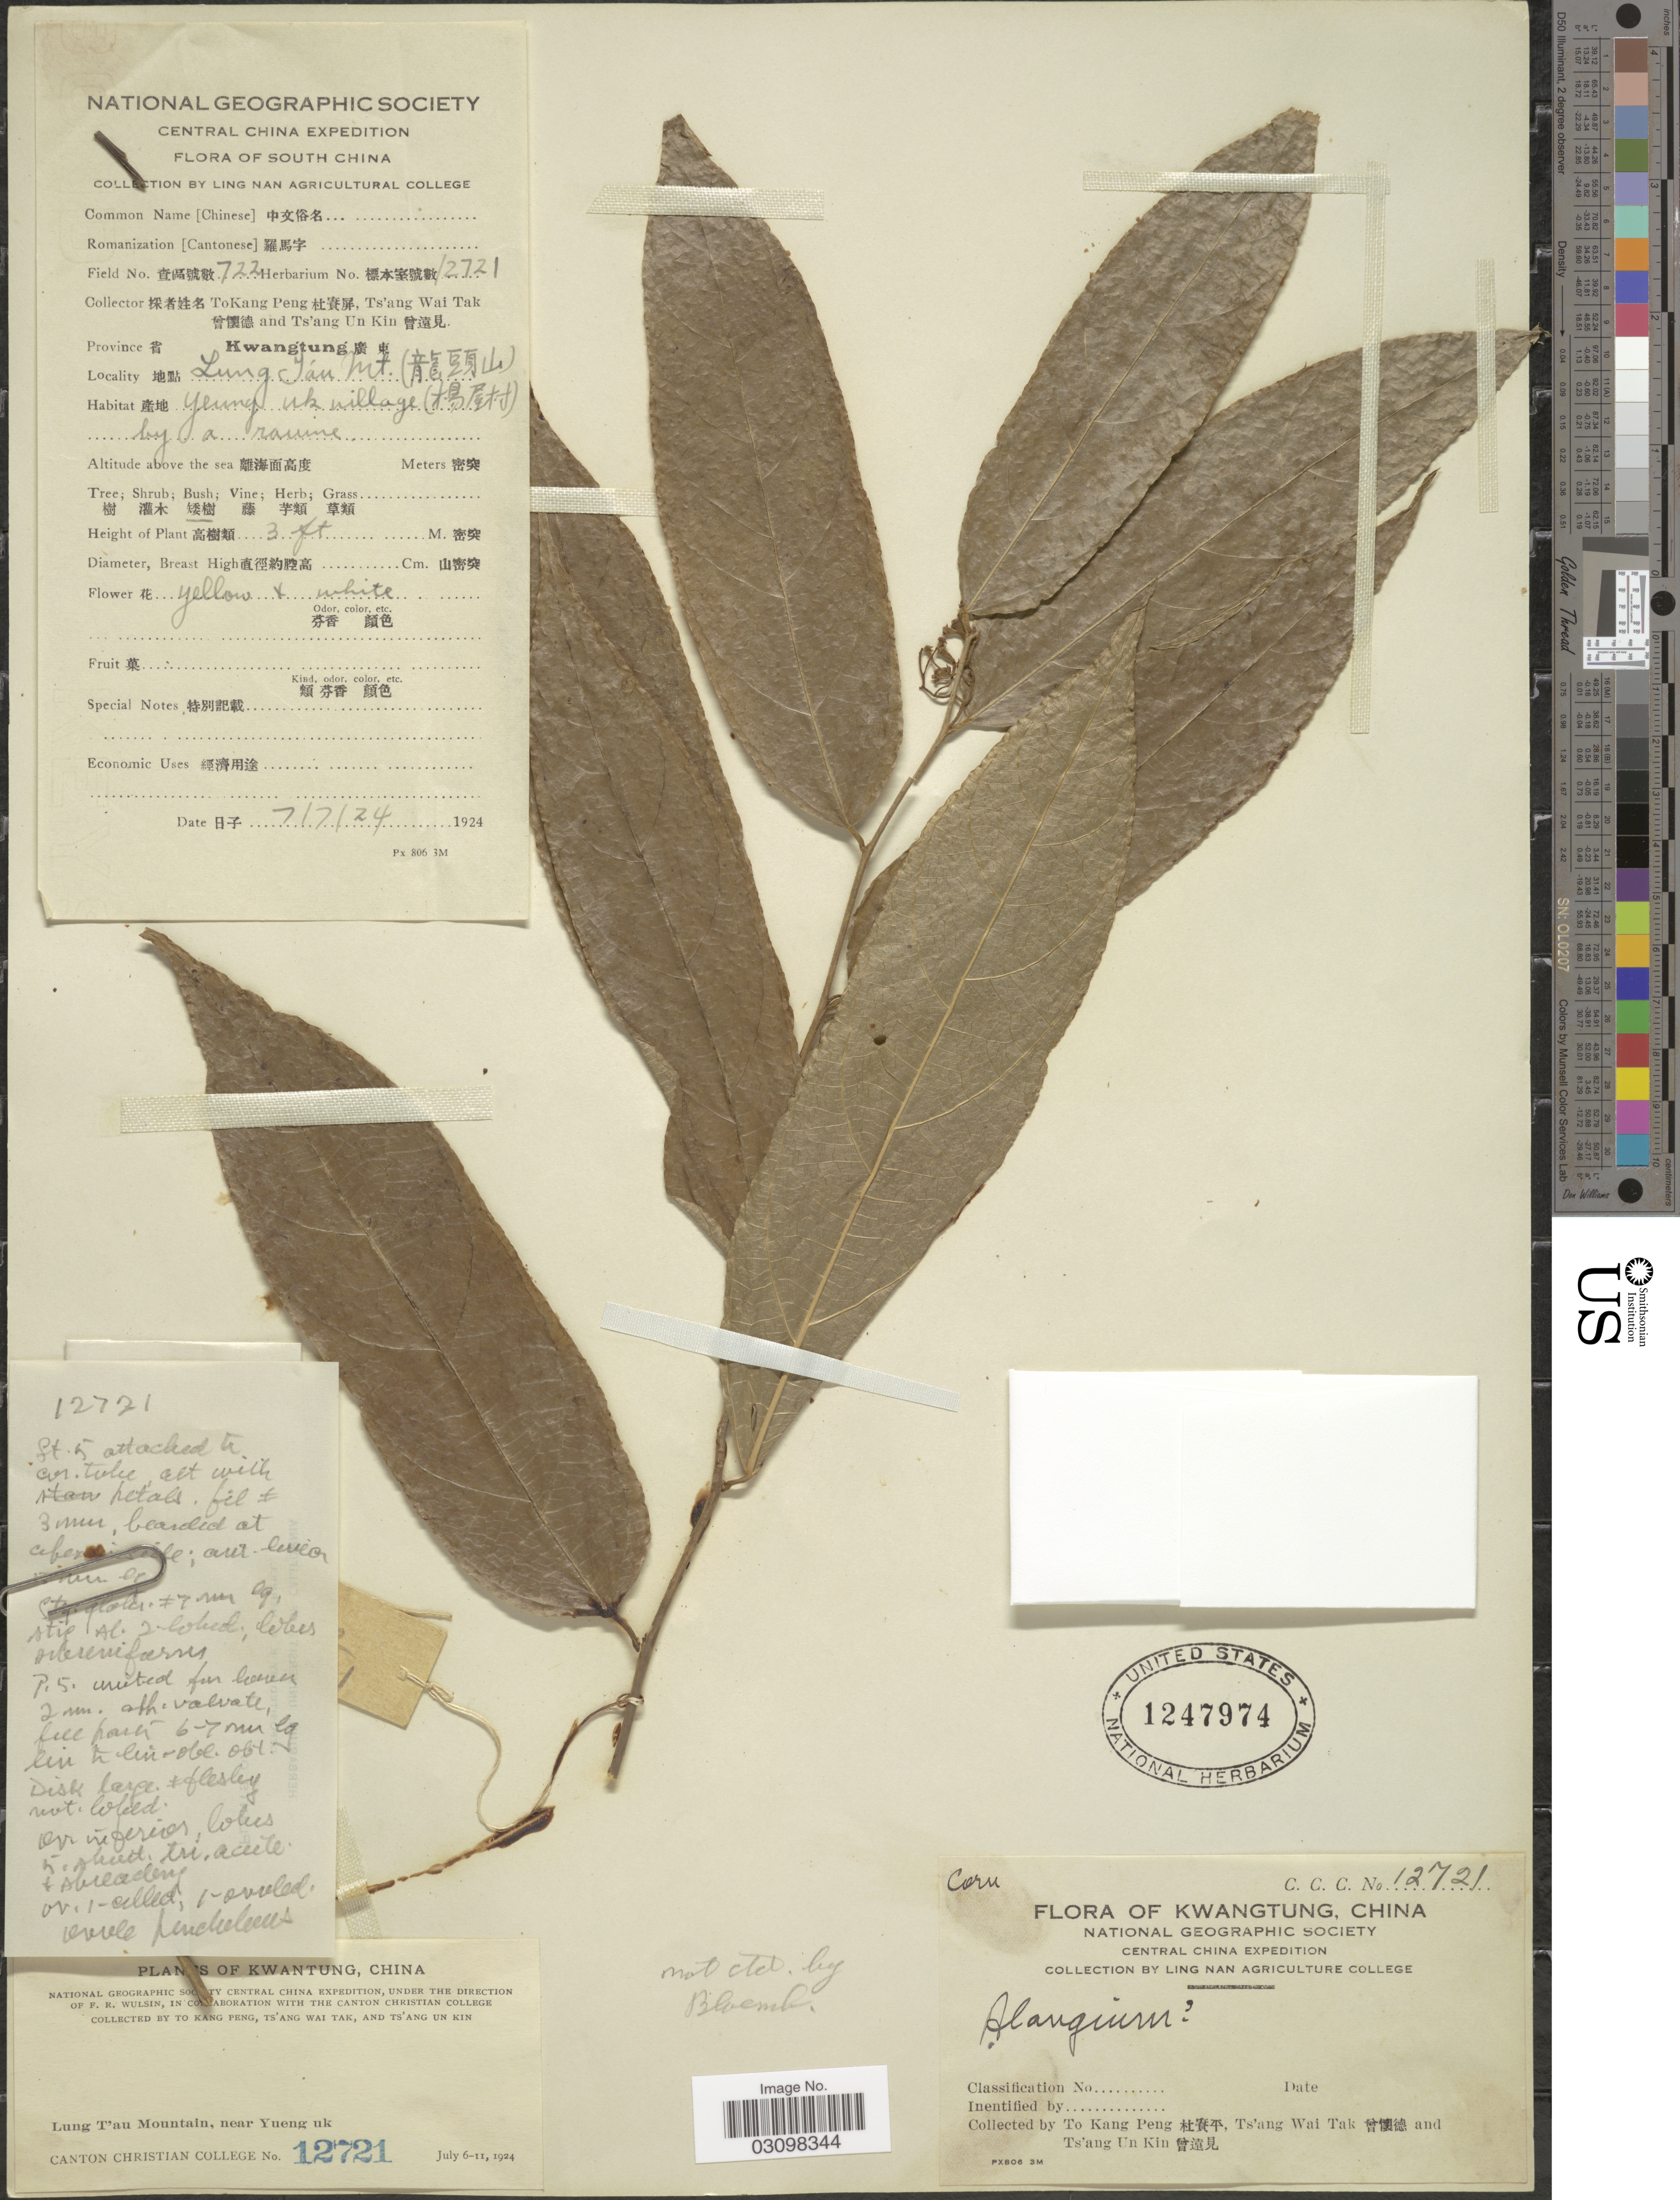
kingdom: Plantae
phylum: Tracheophyta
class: Magnoliopsida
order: Cornales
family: Cornaceae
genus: Alangium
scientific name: Alangium sp.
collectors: Tokang Peng, W. T. Tsang & Ts' Ang Un Kin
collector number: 722/12721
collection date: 1924-07-07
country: China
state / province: Guangdong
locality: South China. Province Kwangtung. Lung T'au Mt. (X). Yeung uk village (X) by a ravine.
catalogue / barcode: US 1247974